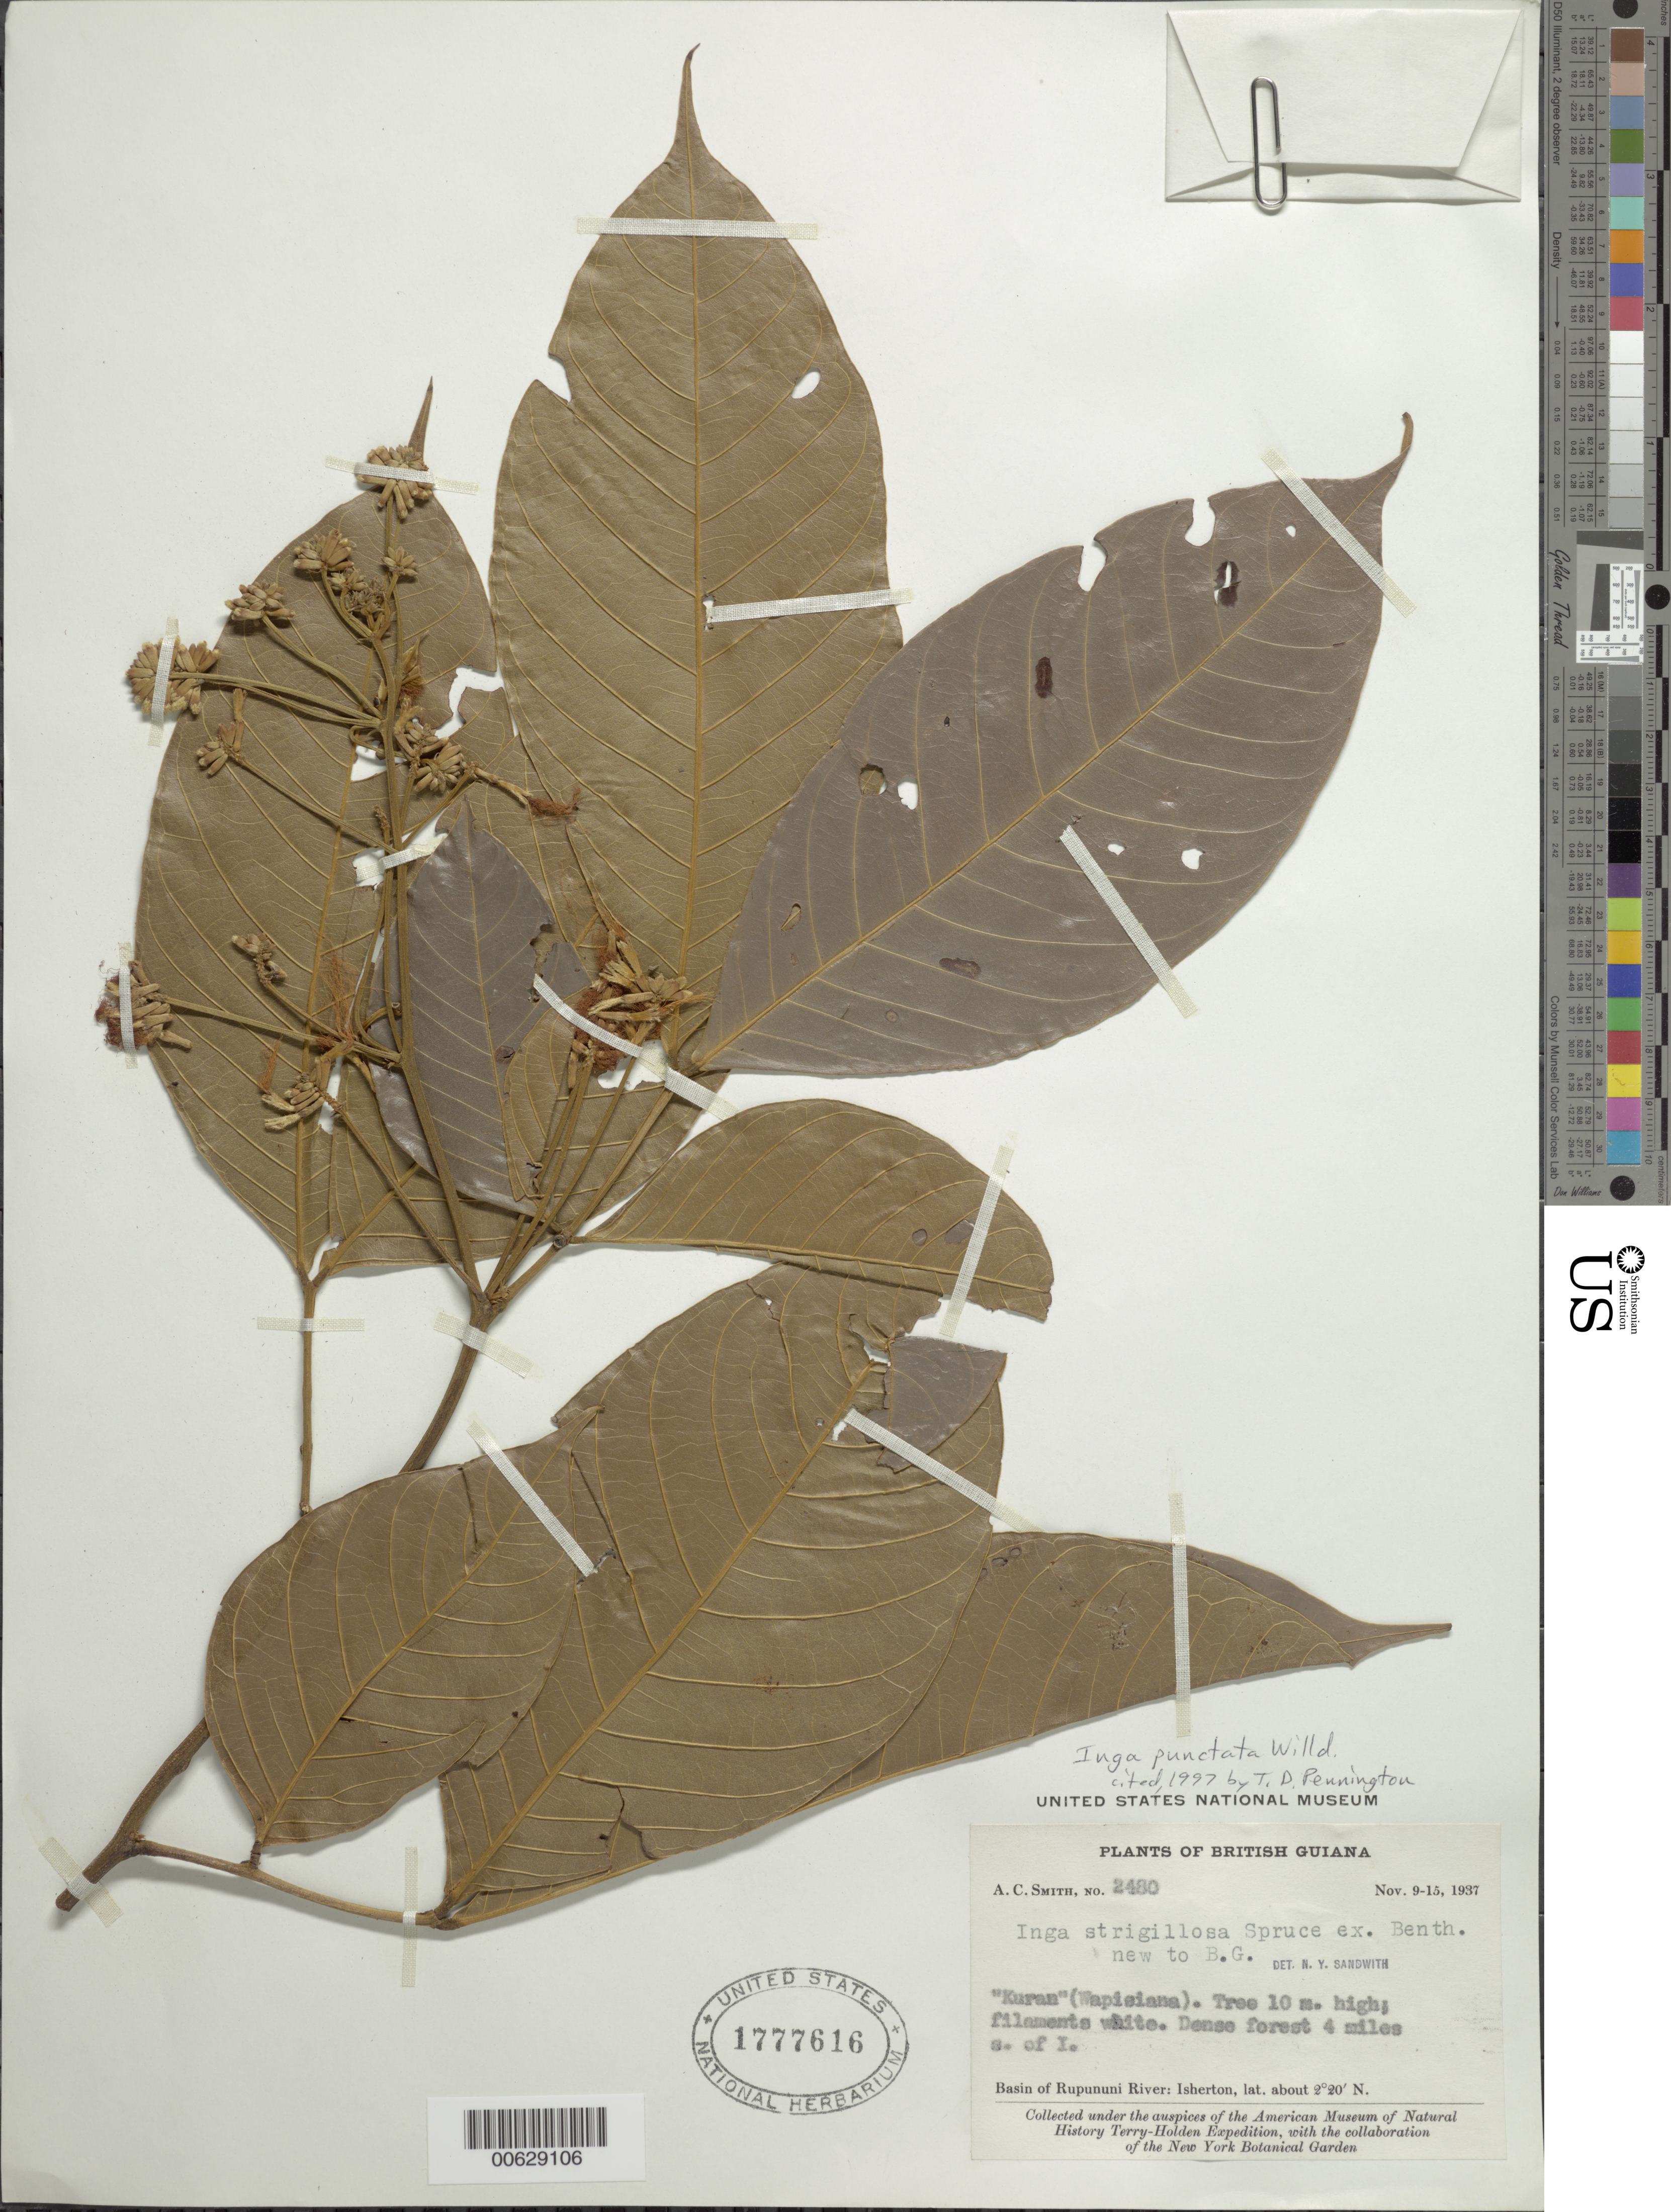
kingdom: Plantae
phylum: Tracheophyta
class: Magnoliopsida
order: Fabales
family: Fabaceae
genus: Inga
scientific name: Inga punctata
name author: Willd.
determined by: Pennington, T. D., (K)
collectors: A. C. Smith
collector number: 2480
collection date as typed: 9-Nov-37 to 15-Nov-37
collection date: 1937-11-09/1937-11-15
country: Guyana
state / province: U. Takutu-U. Essequibo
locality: Isherton, 4 mi. S of, basin of Rupununi R.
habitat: Dense forest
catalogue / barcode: US 1777616